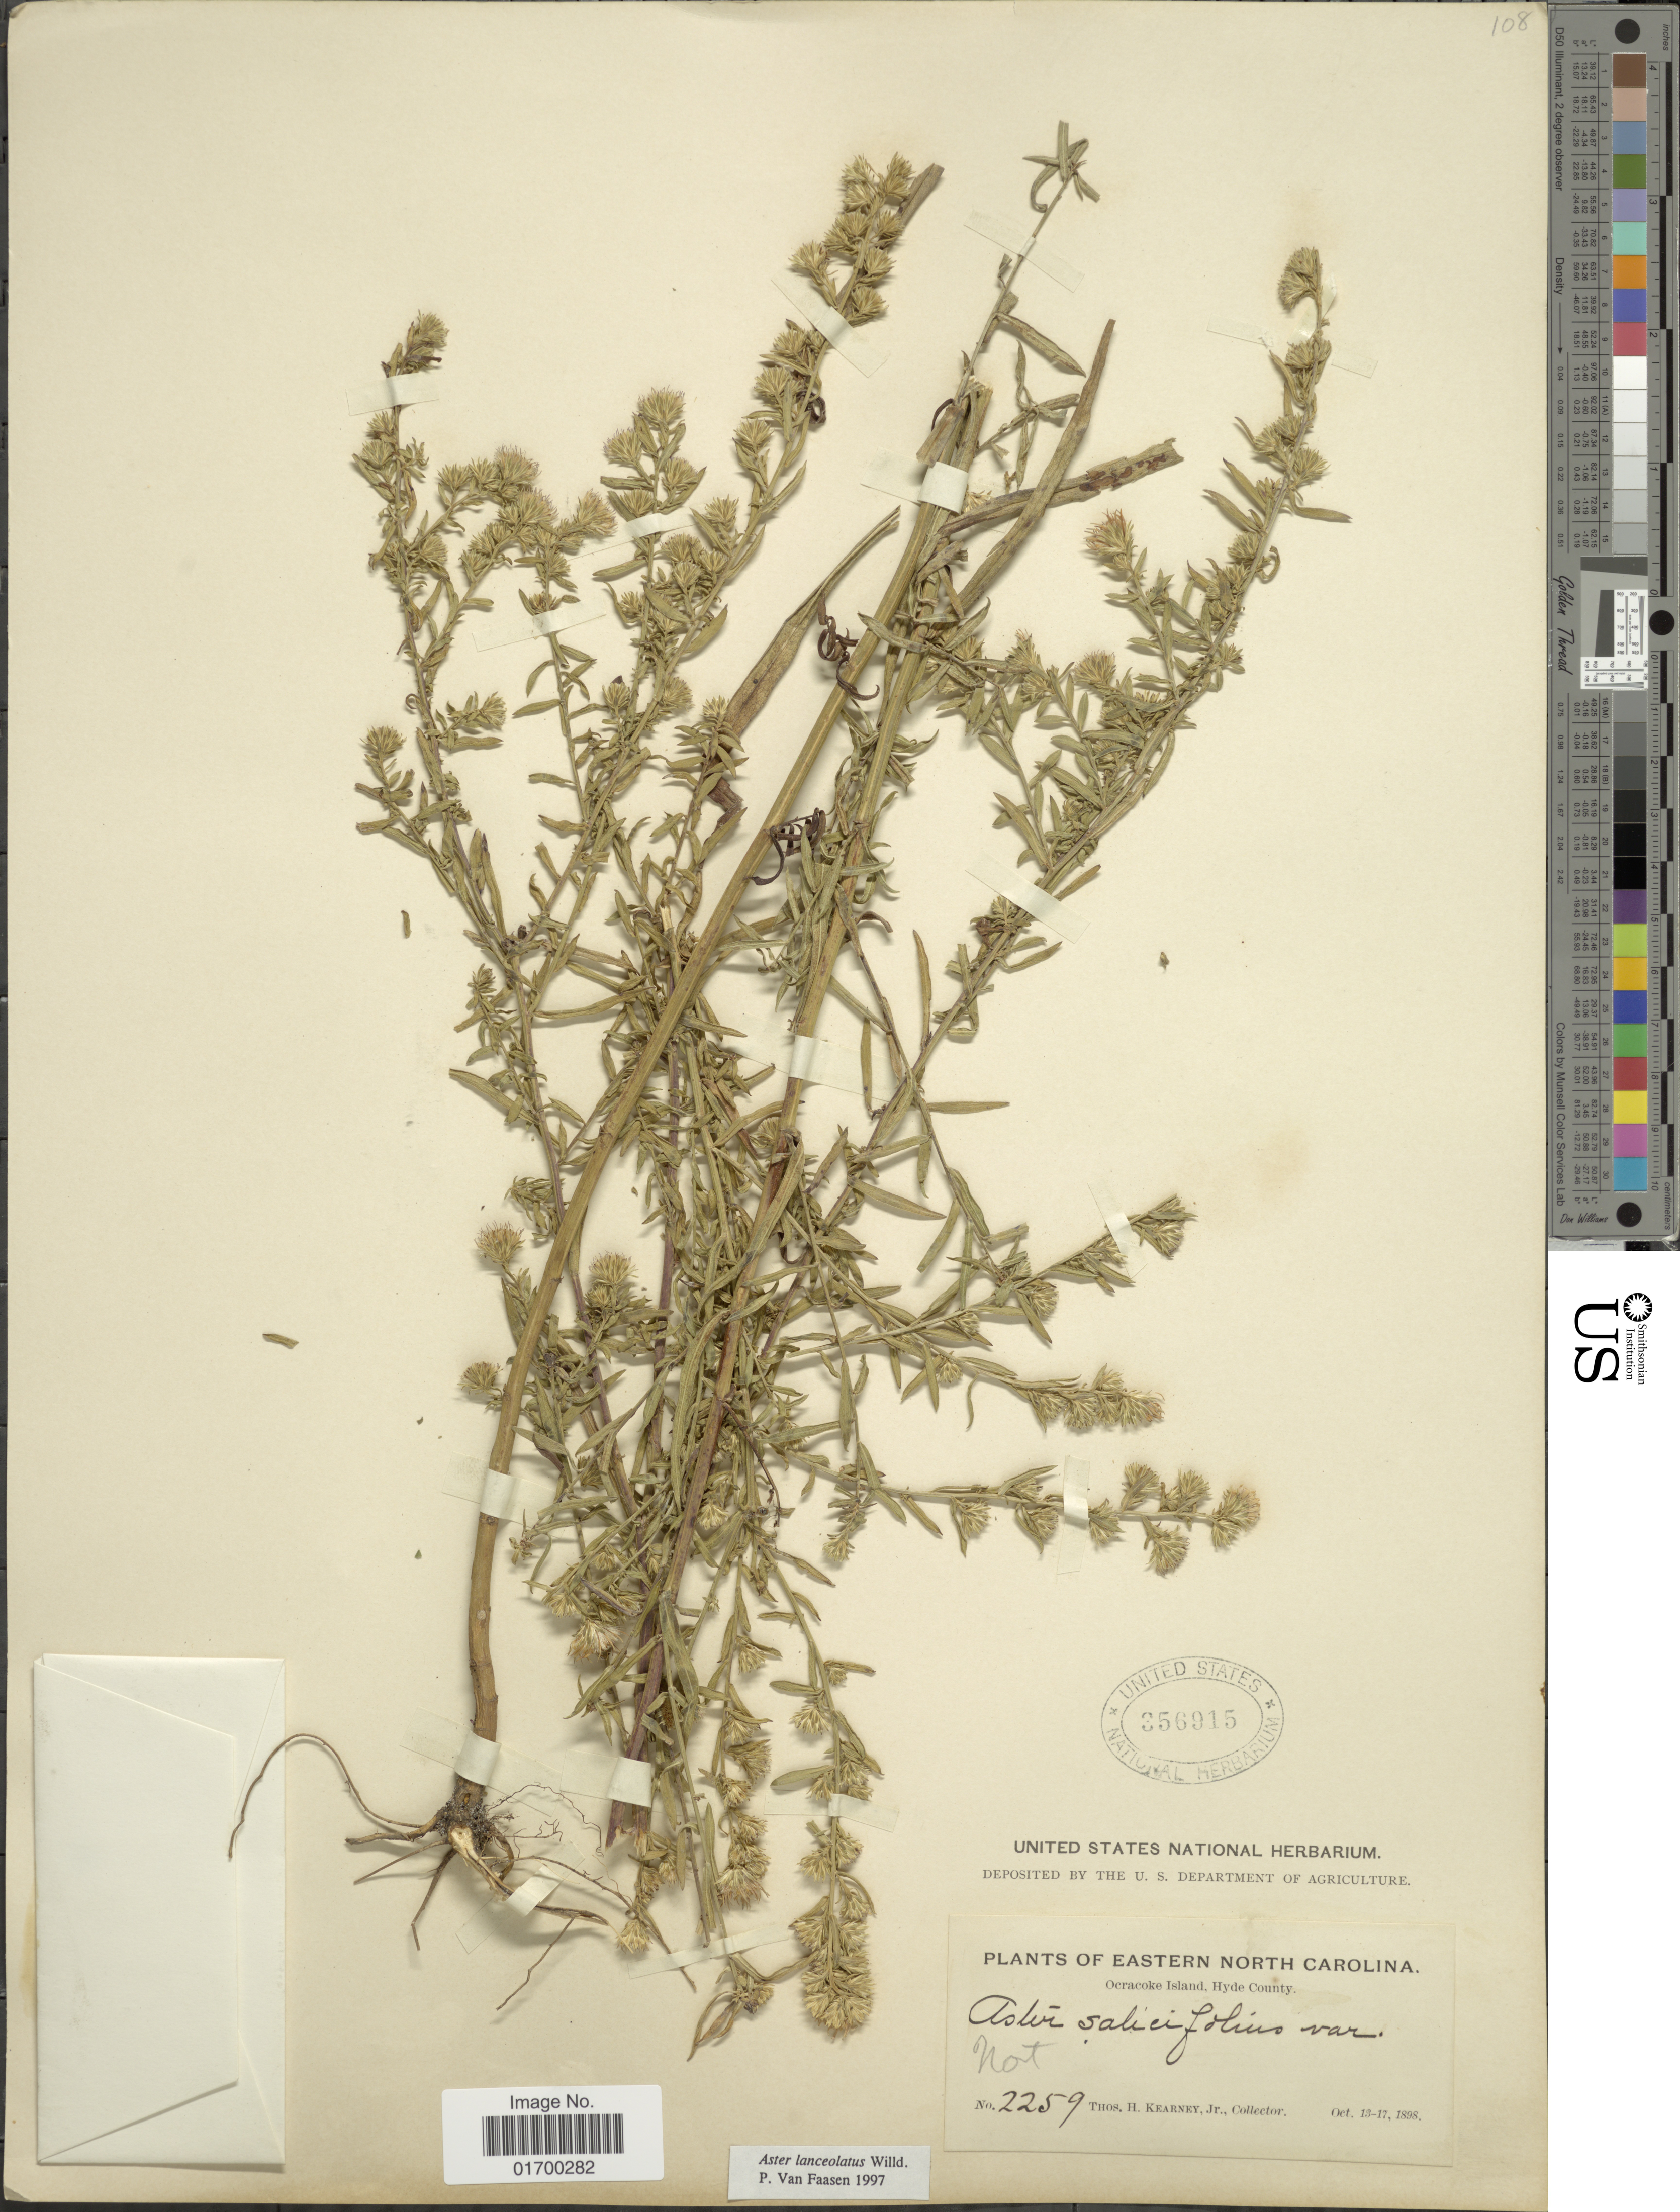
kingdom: Plantae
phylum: Tracheophyta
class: Magnoliopsida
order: Asterales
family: Asteraceae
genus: Symphyotrichum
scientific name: Symphyotrichum lanceolatum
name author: (Willd.) G.L. Nesom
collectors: T. H. Kearney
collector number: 2259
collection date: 1898-10-13/1898-10-17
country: United States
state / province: North Carolina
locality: Eastern North Carolina, Ocracoke Island, Hyde County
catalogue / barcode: US 356915